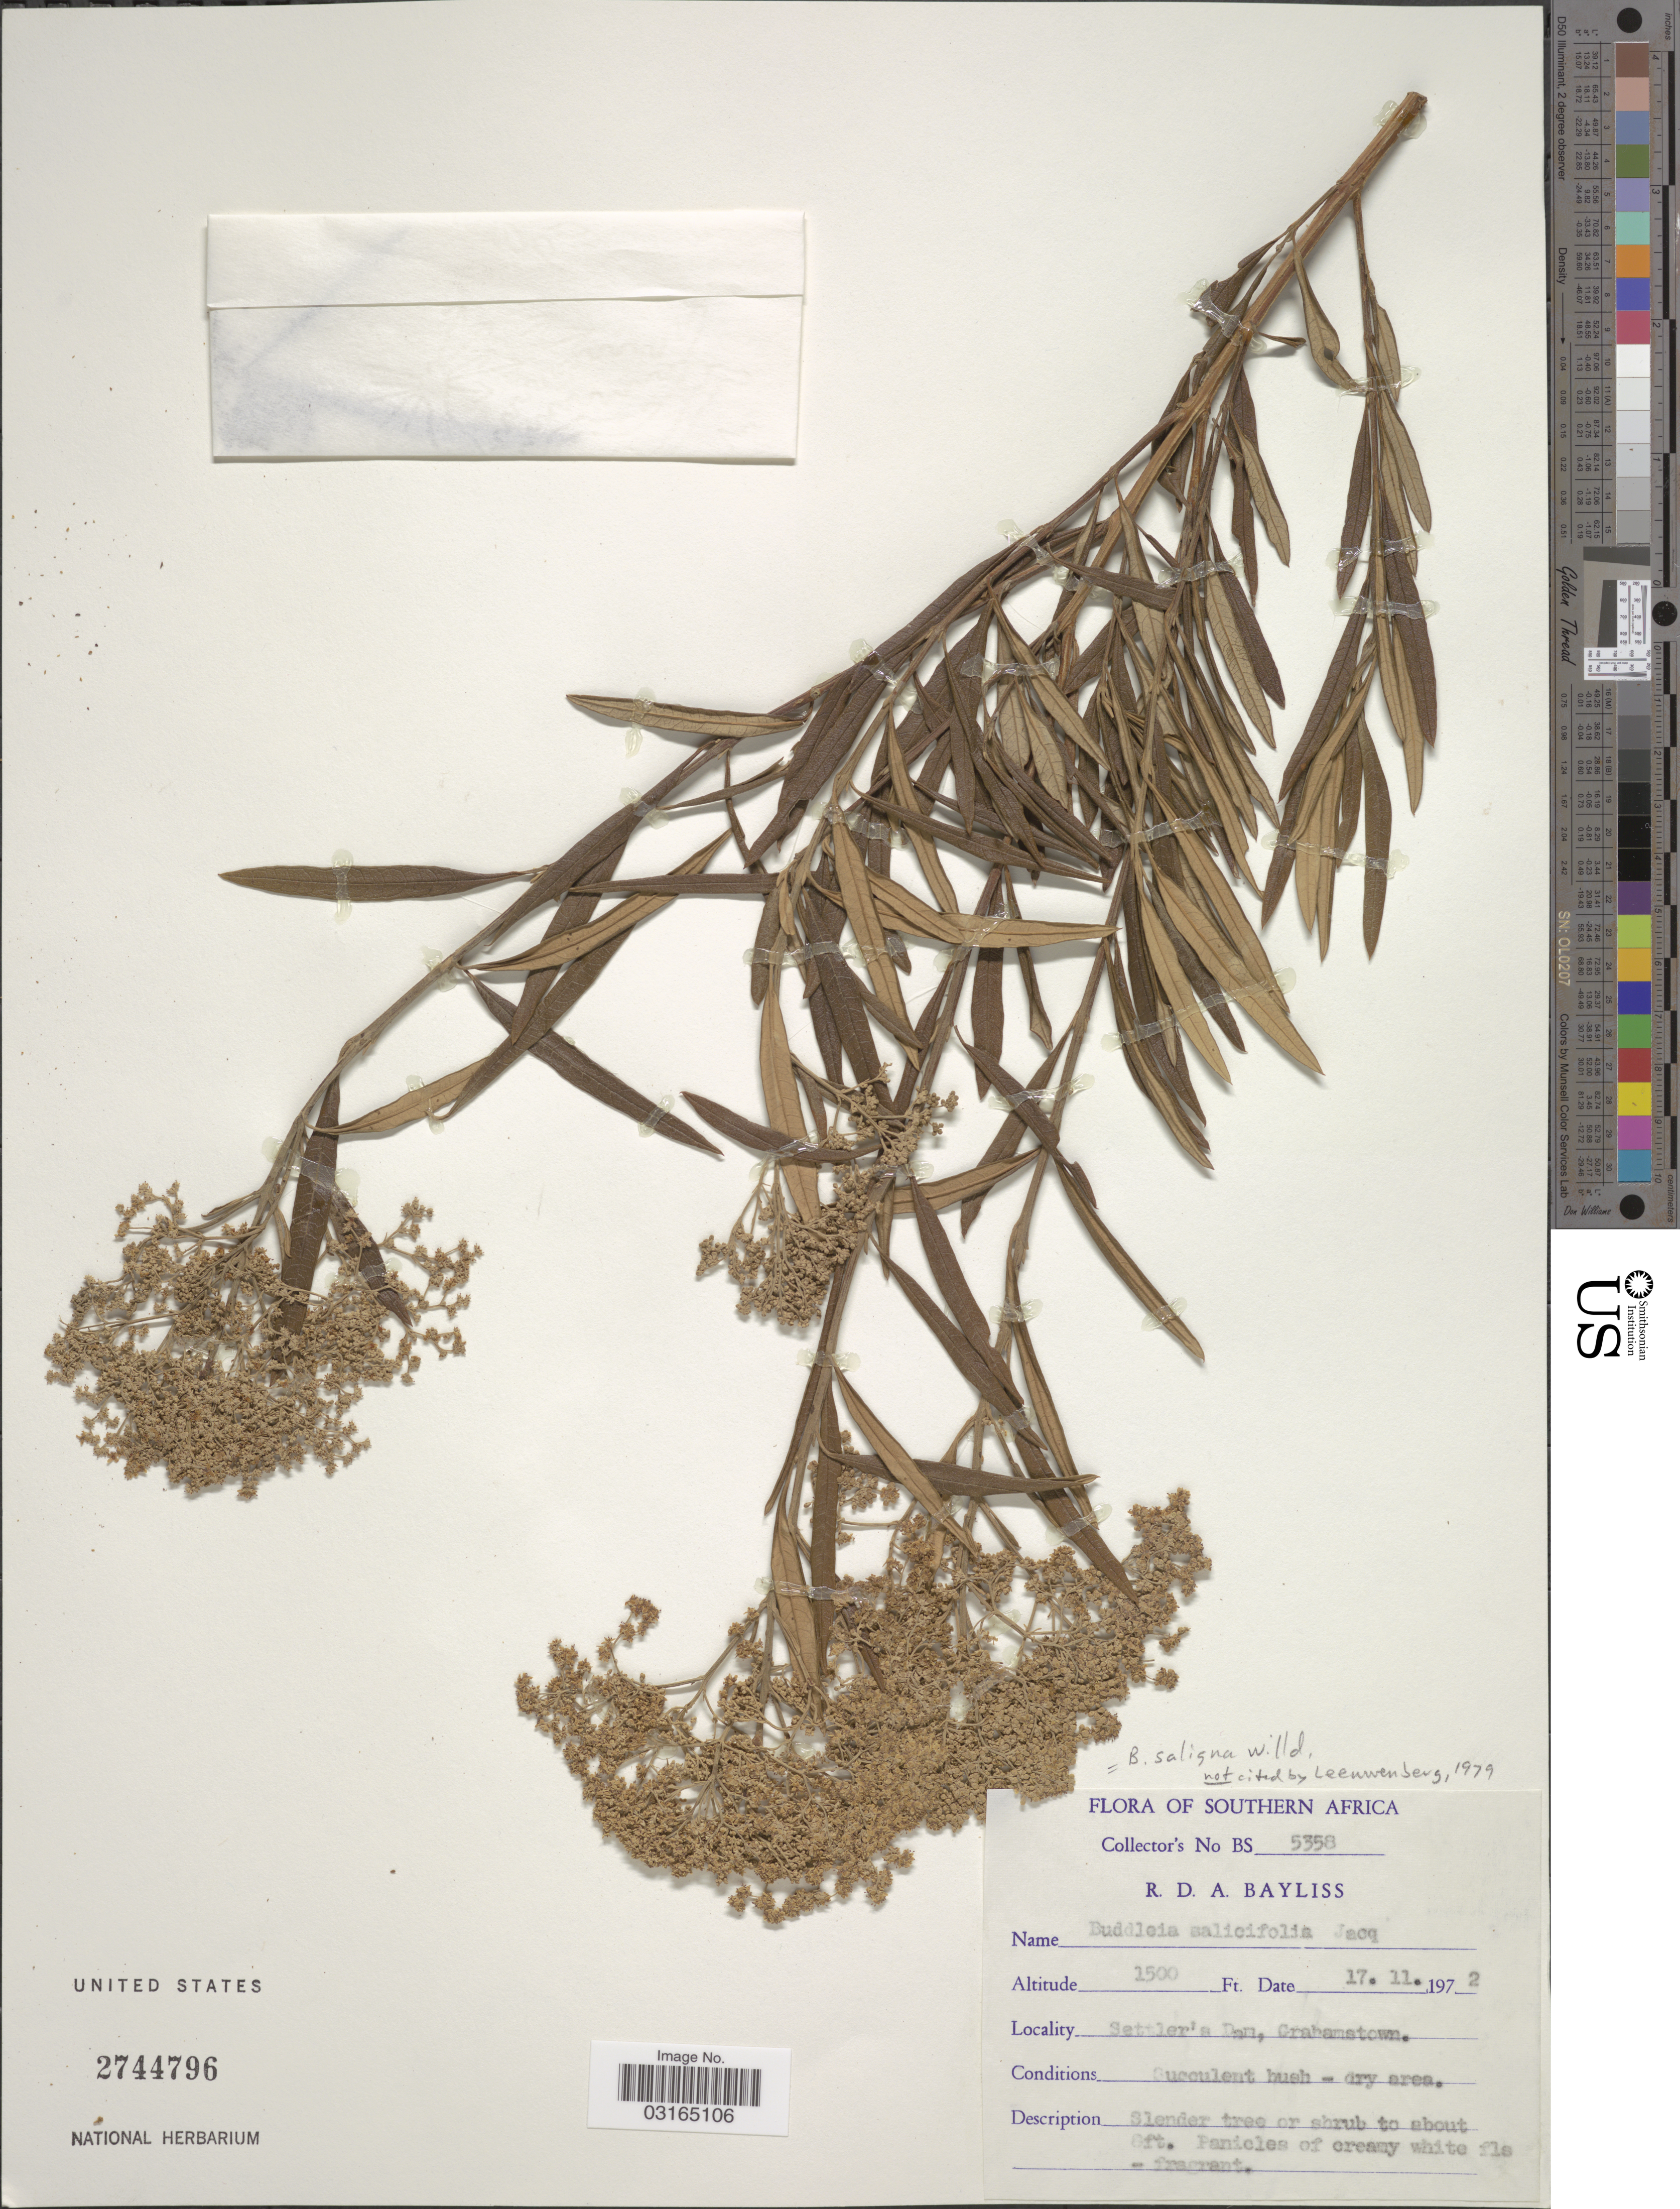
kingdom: Plantae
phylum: Tracheophyta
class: Magnoliopsida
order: Lamiales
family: Scrophulariaceae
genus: Buddleja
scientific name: Buddleja saligna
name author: Willd.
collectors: R. Bayliss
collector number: BS 5358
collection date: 1972-11-17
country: South Africa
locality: Southern Africa. Settler's Dam, Grahamstown.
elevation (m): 457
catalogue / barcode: US 2744796